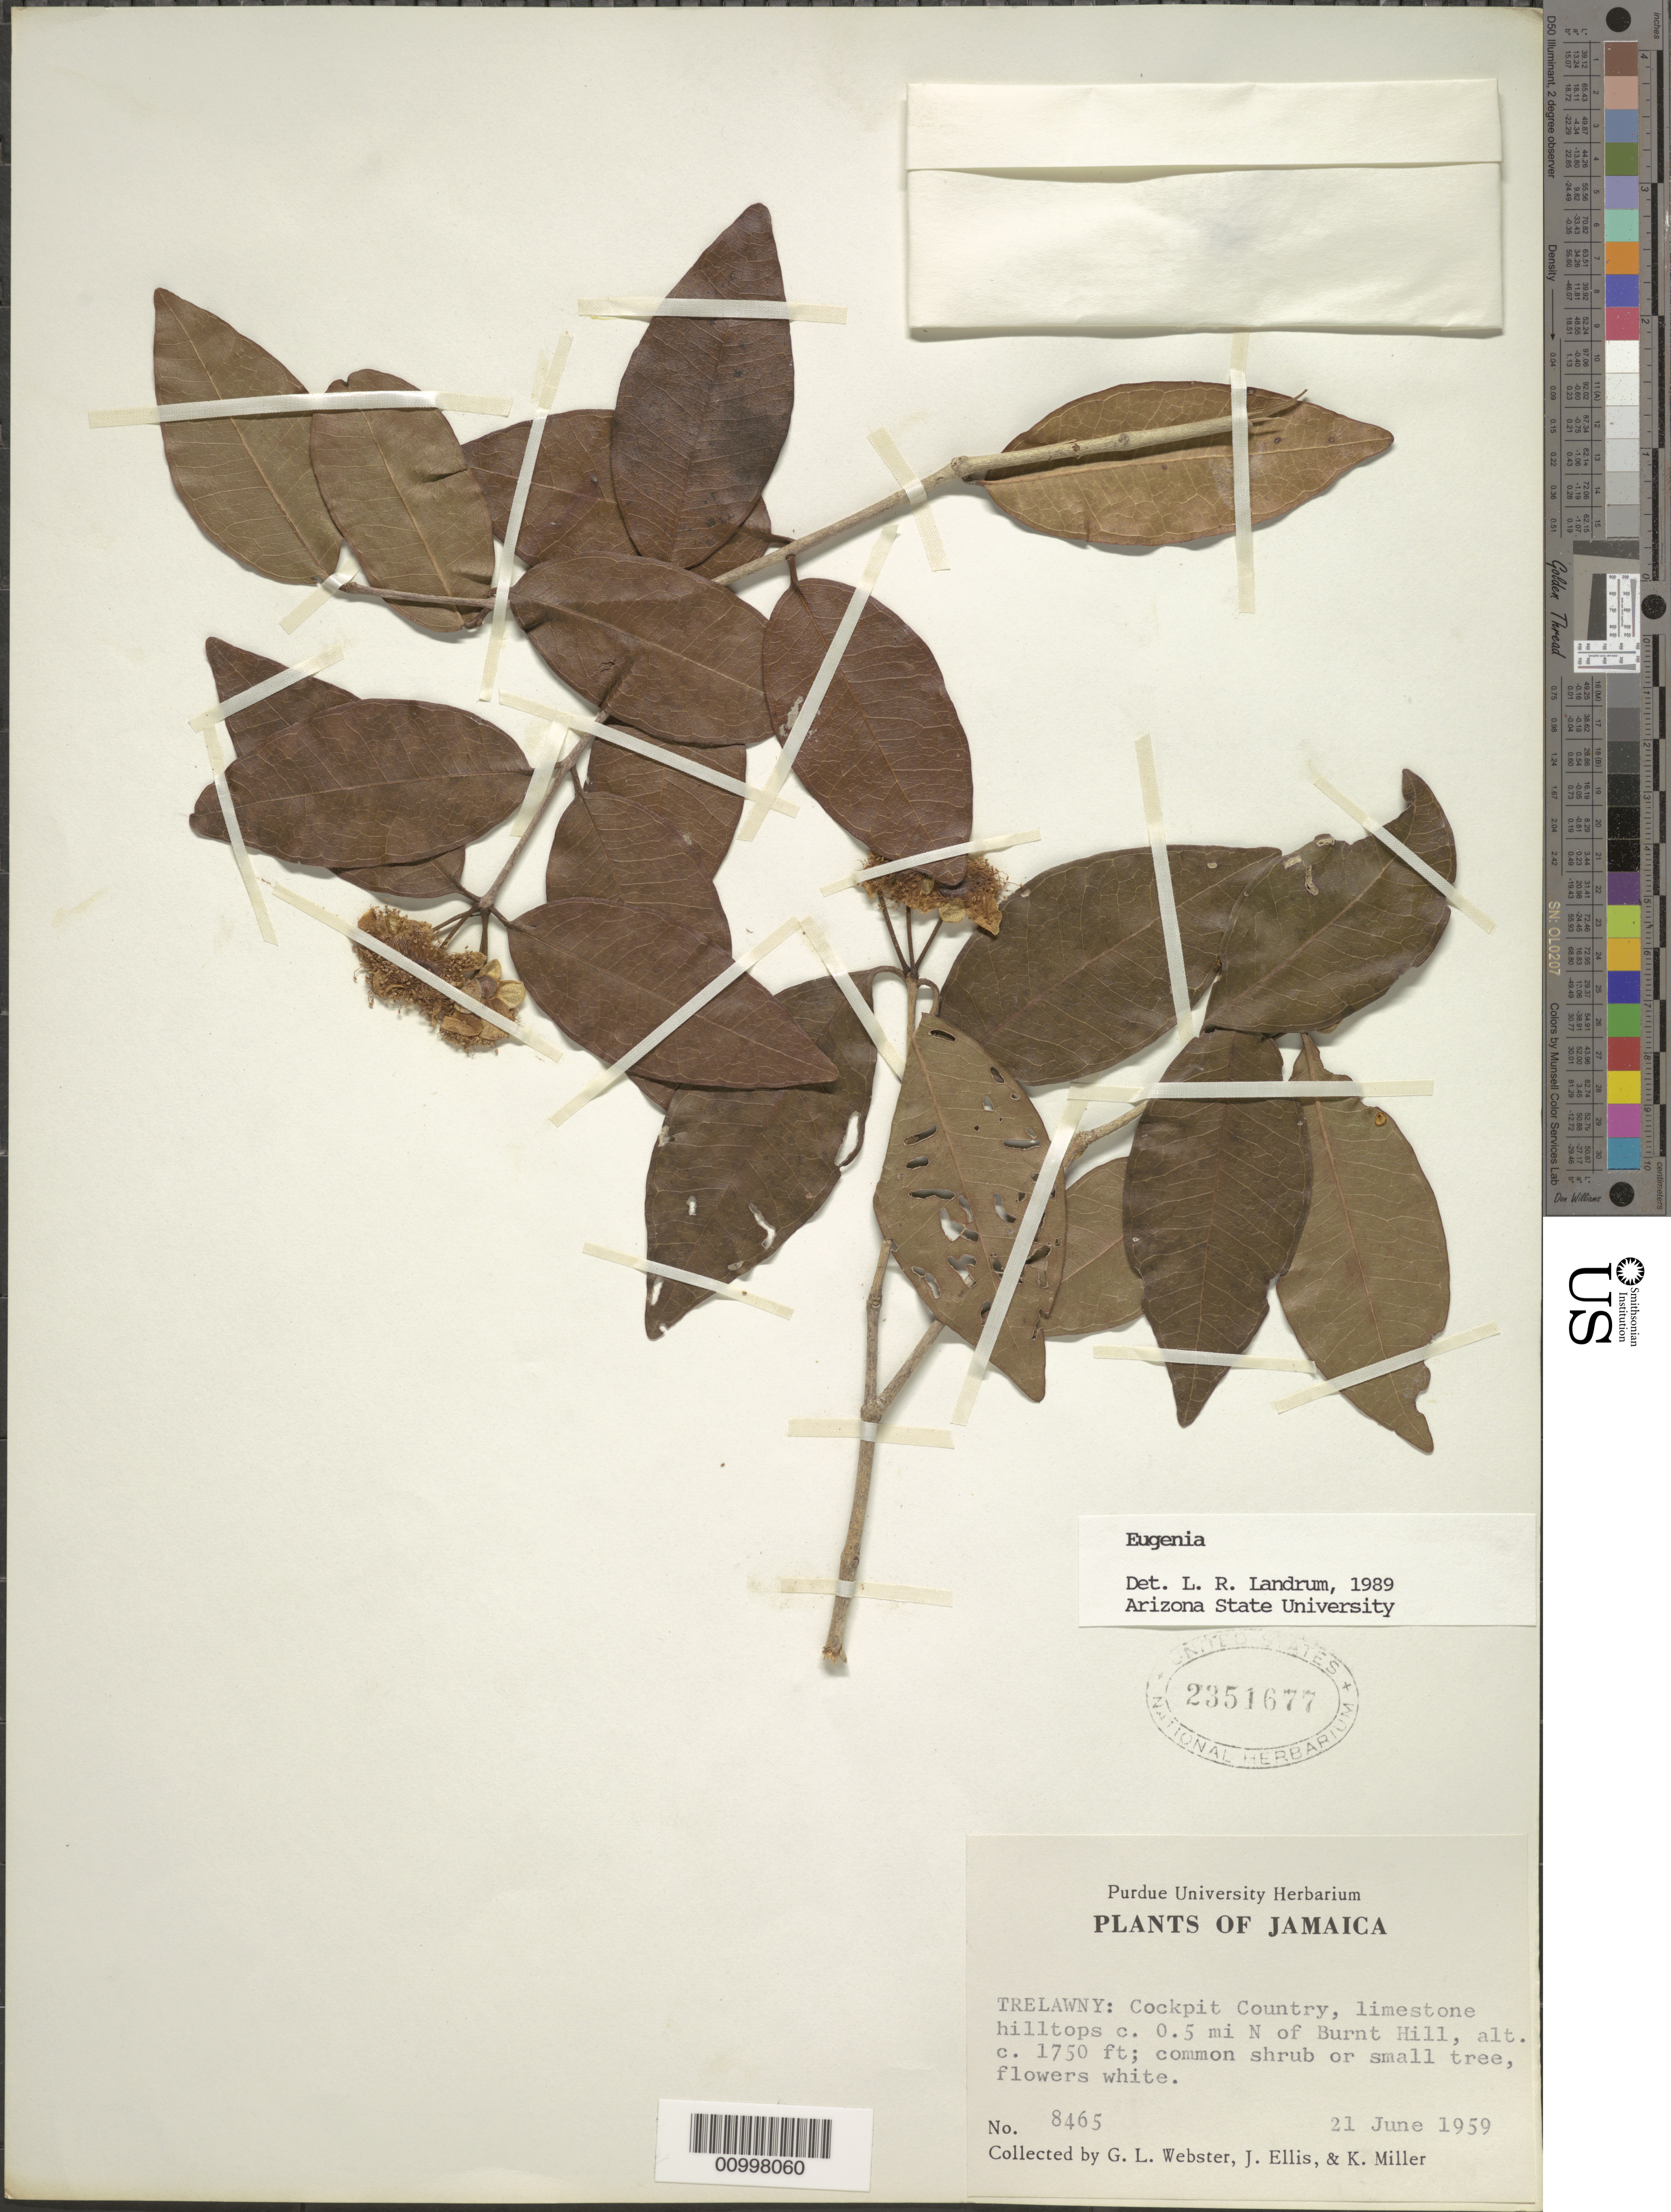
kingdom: Plantae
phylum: Tracheophyta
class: Magnoliopsida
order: Myrtales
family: Myrtaceae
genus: Eugenia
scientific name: Eugenia sp.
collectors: G. L. Webster, J. Ellis & K. Miller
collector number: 8465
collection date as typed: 21 Jun 1959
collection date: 1959-06-21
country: Jamaica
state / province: Trelawny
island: Jamaica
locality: Cockpit Country. Hilltops ca. 0.5 mi. north of Burnt Hill.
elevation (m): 533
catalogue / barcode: US 2351677